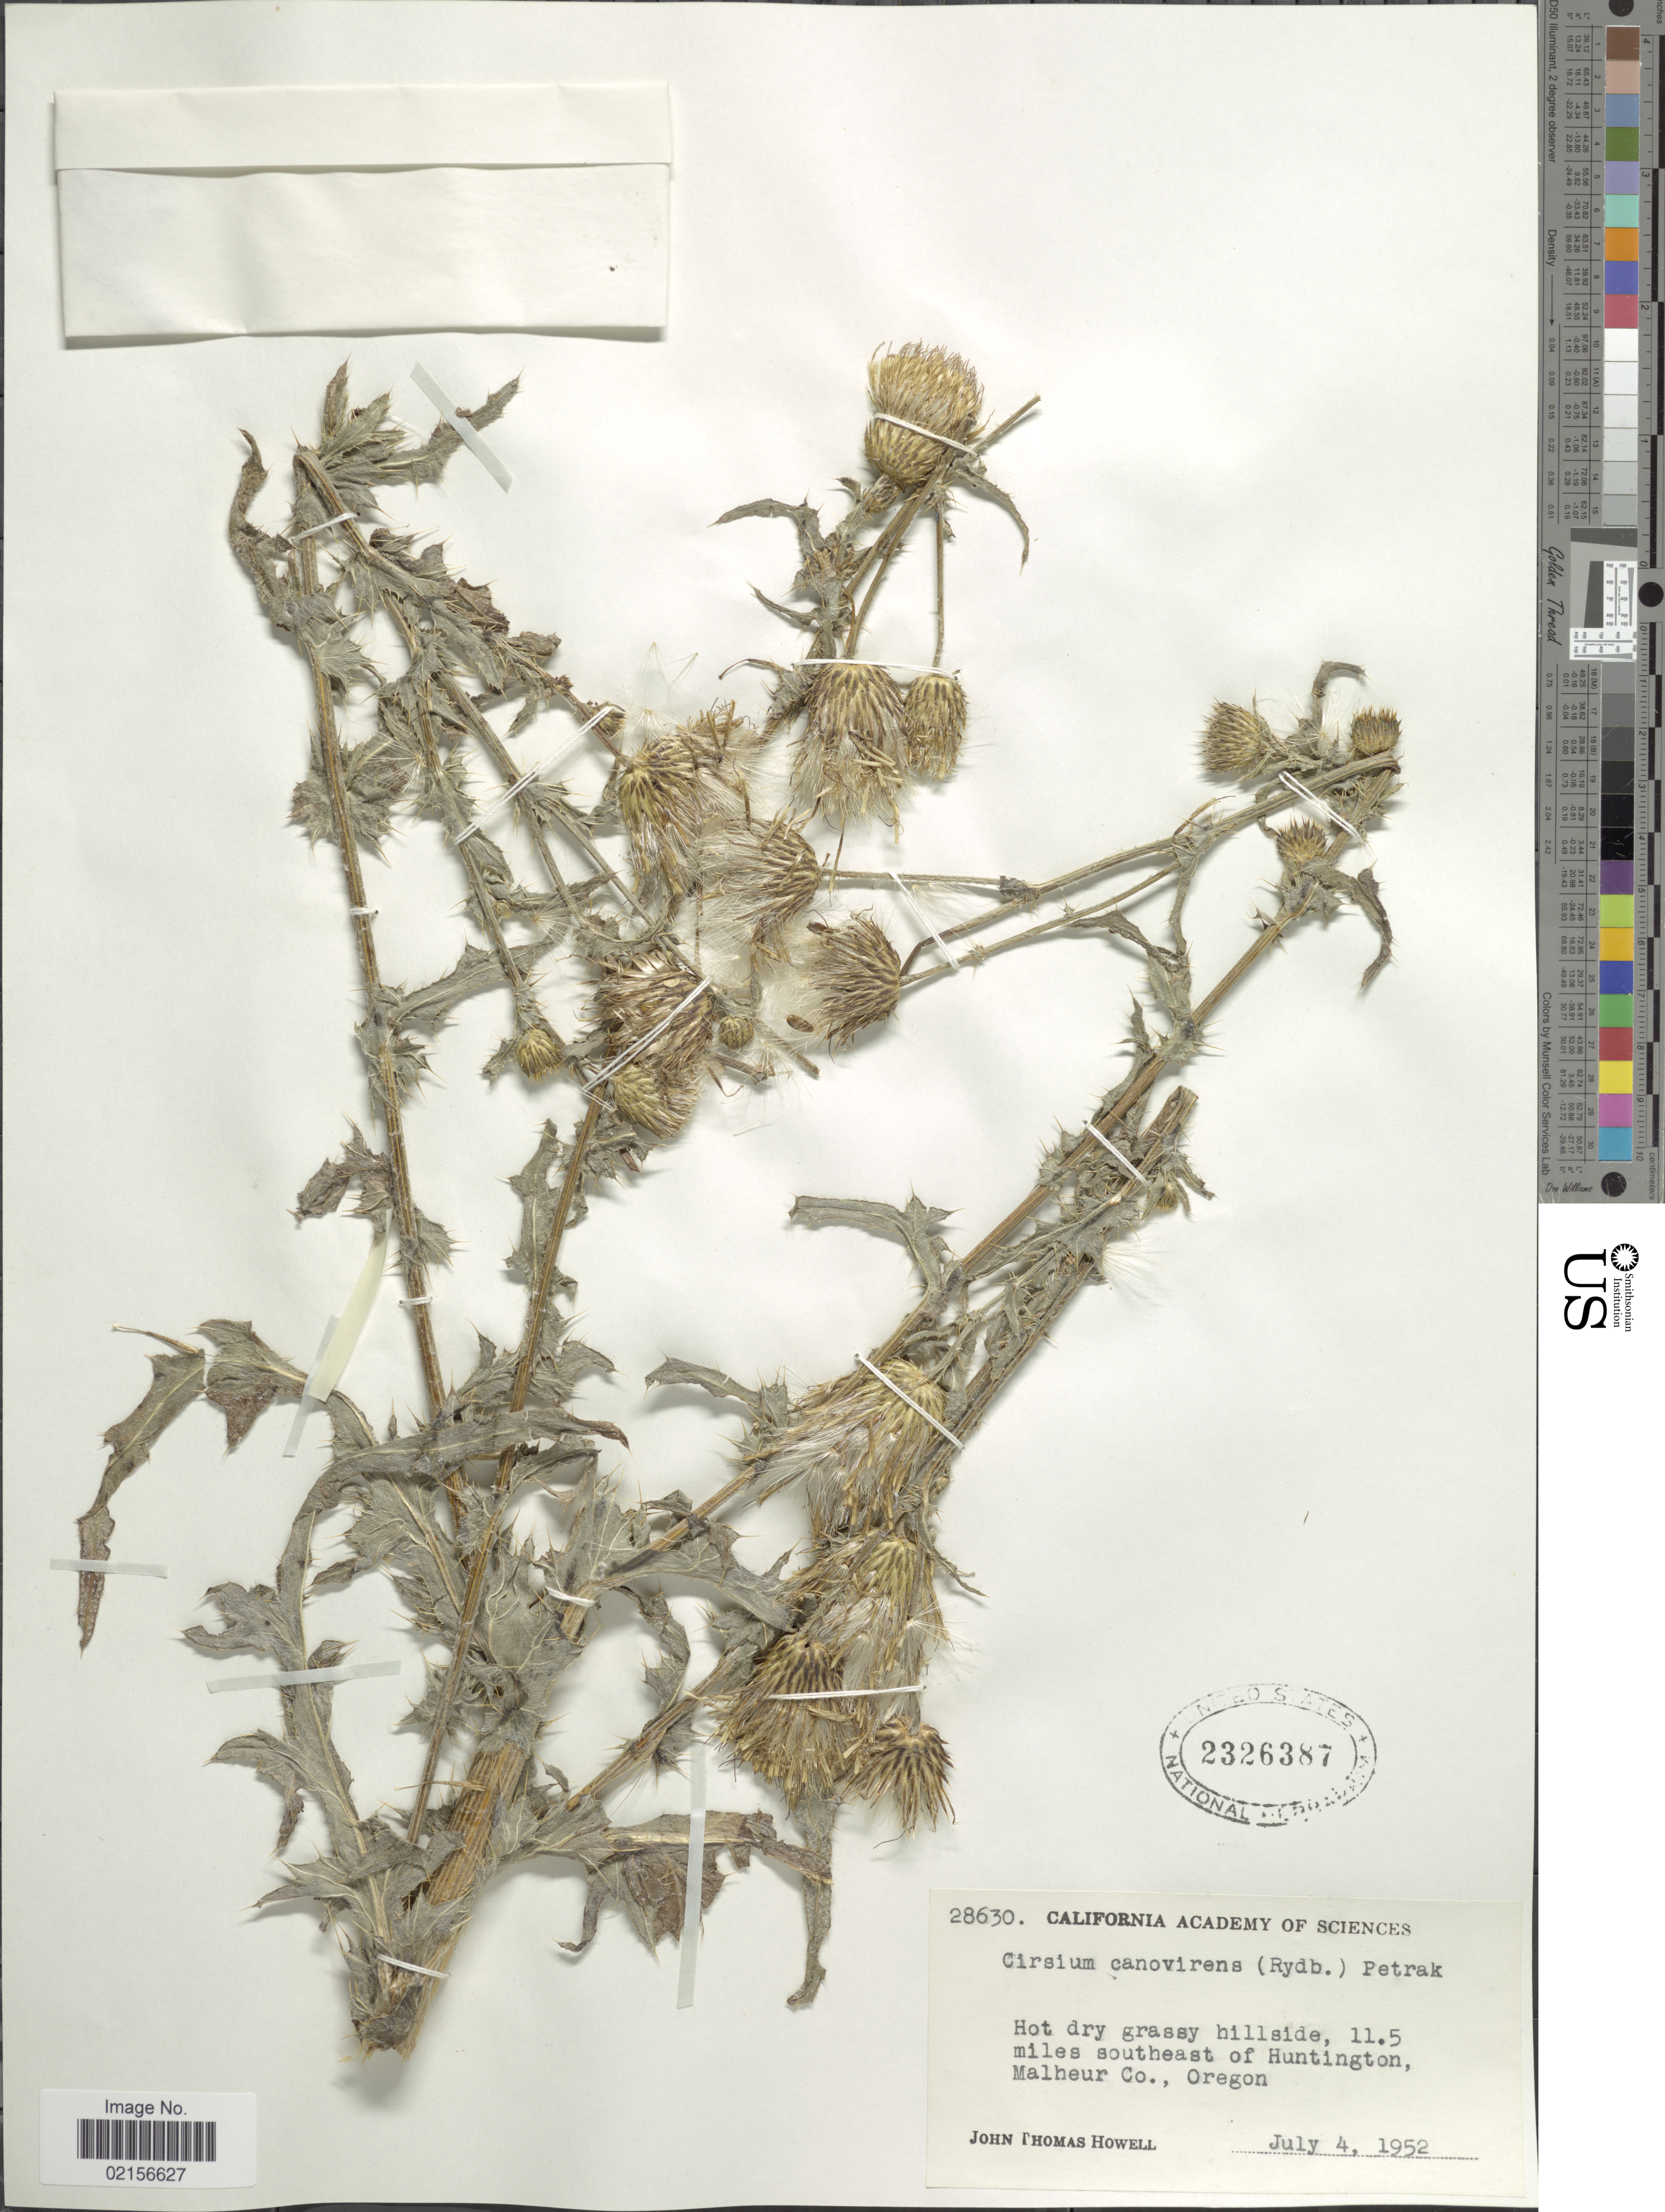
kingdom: Plantae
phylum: Tracheophyta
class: Magnoliopsida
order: Asterales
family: Asteraceae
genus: Cirsium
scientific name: Cirsium cymosum var. canovirens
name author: (Rydb.) D.J. Keil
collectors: J. T. Howell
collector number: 28630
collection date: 1952-07-04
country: United States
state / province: Oregon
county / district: Malheur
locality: Hot dry grassy hillside, 11.5 miles southast of Huntington, Malheur Co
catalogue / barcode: US 2326387